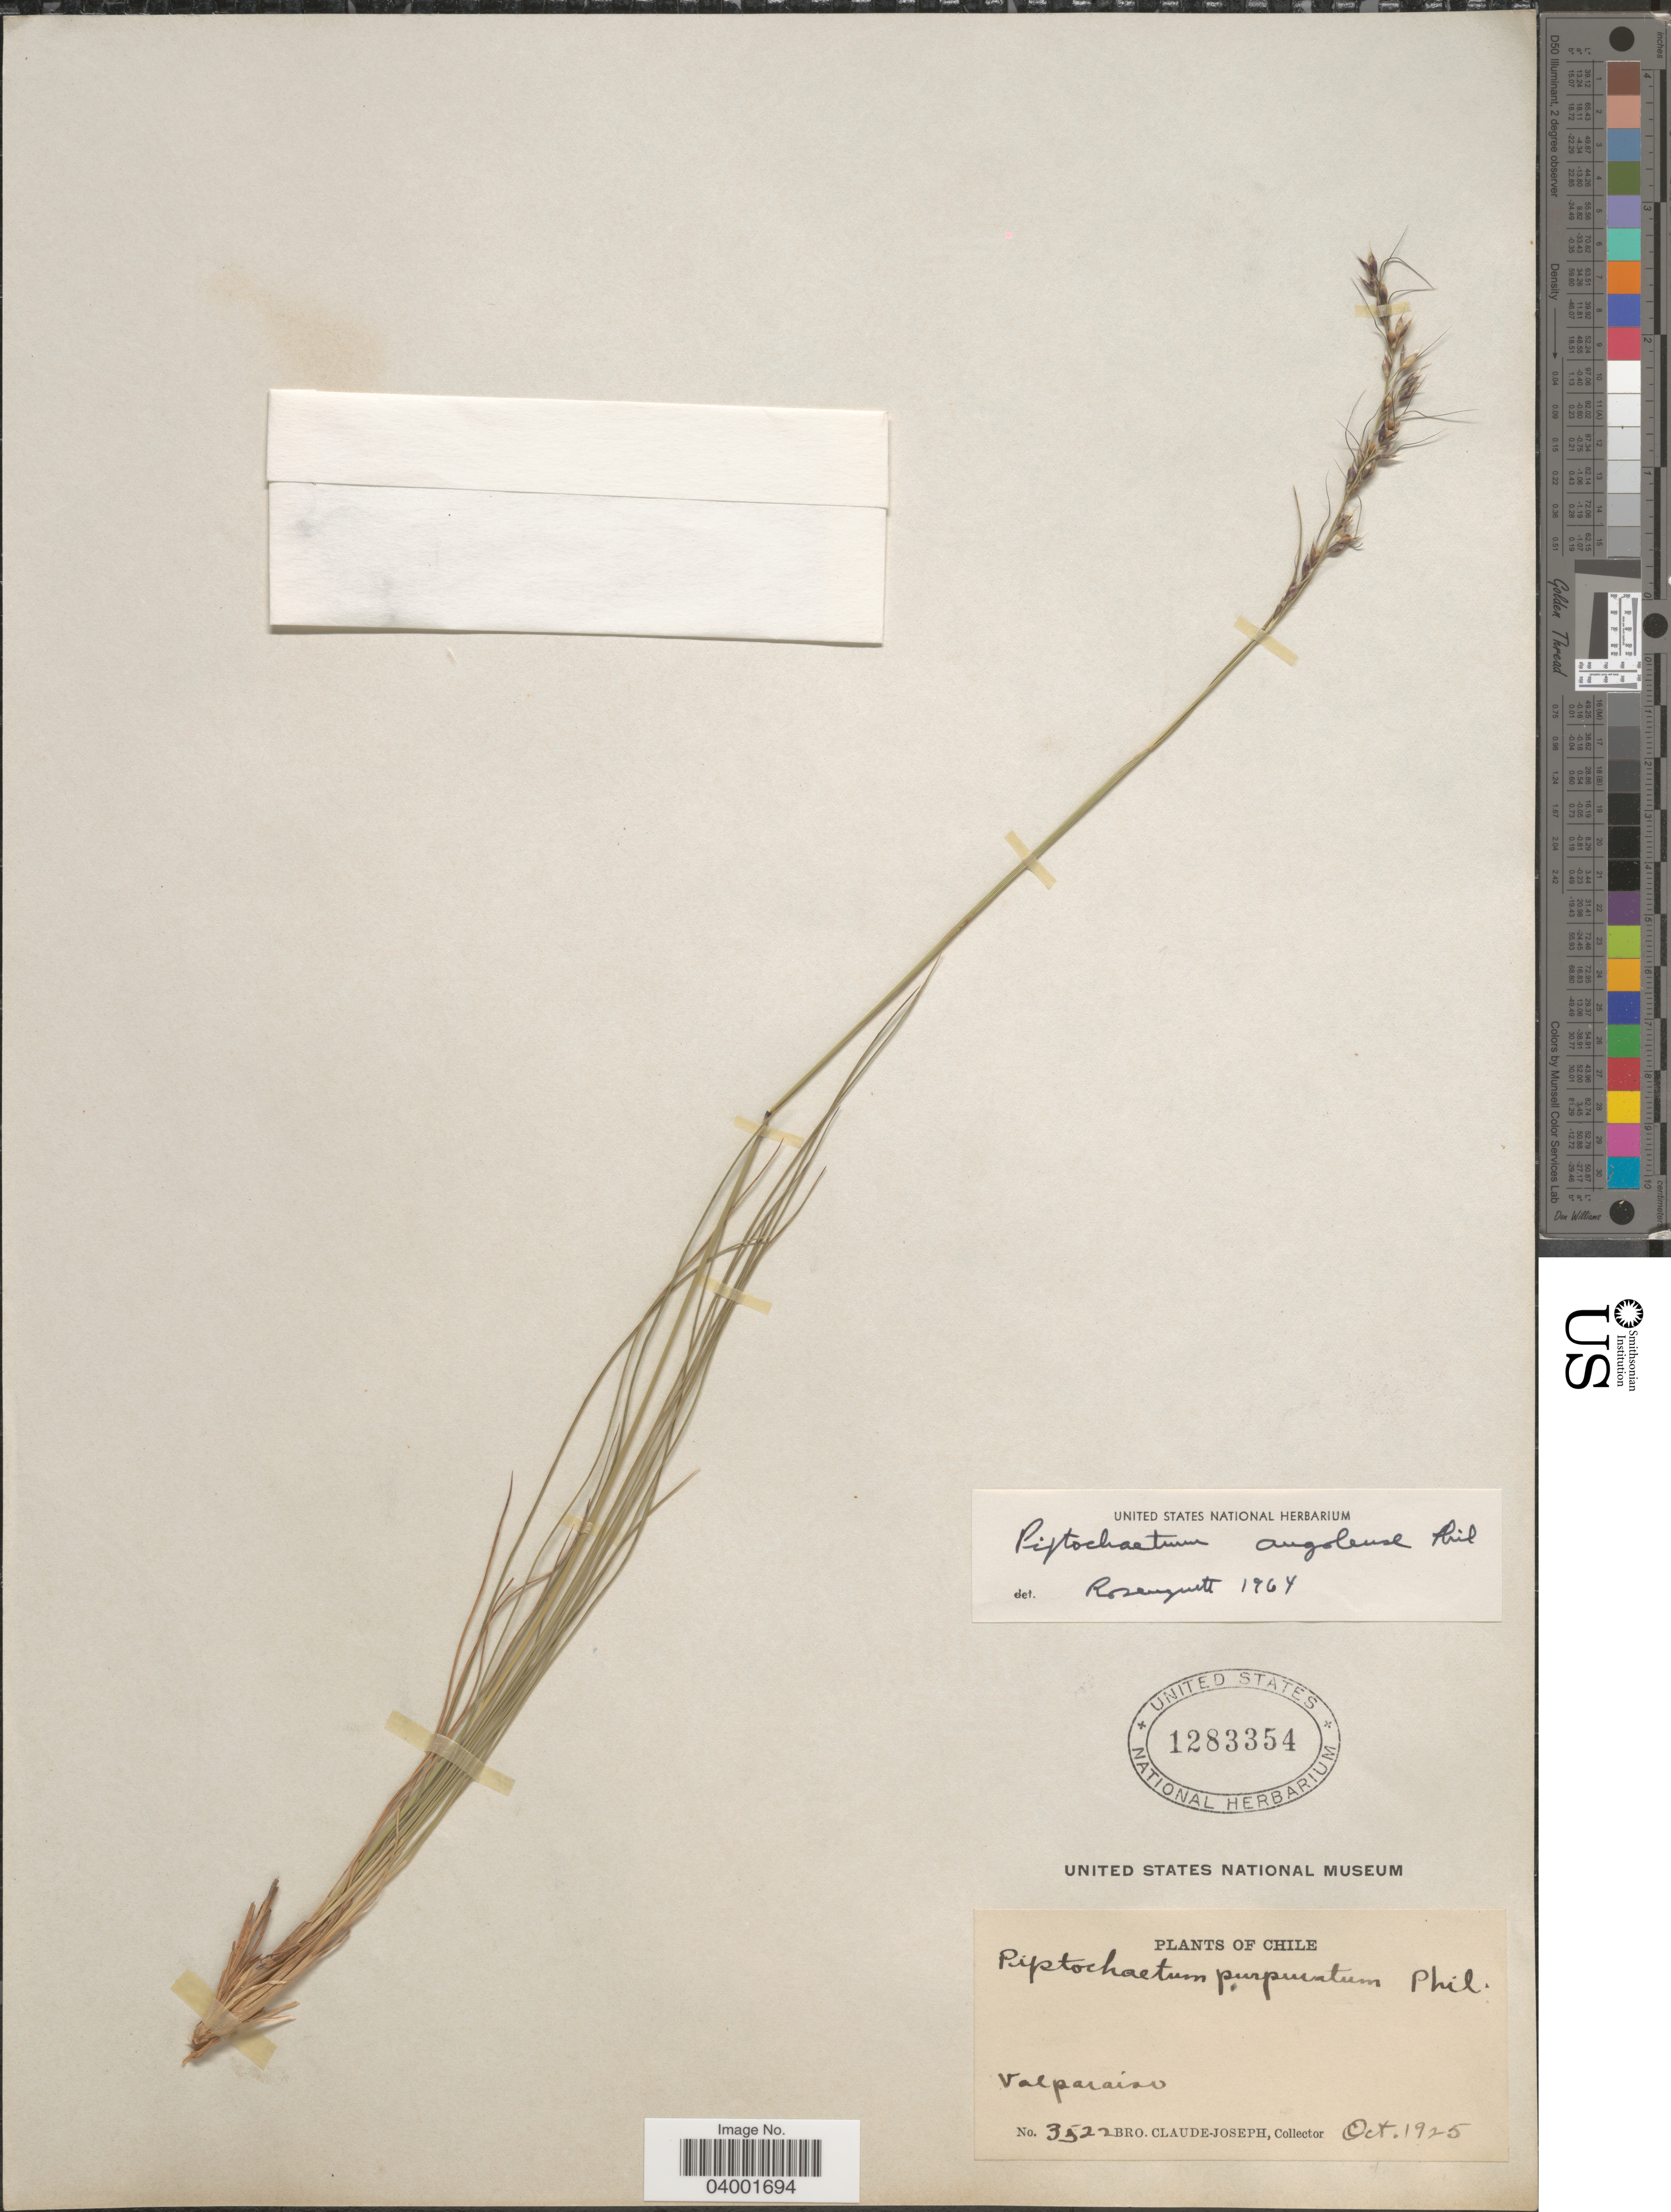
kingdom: Plantae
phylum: Tracheophyta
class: Liliopsida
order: Poales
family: Poaceae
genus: Piptochaetium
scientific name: Piptochaetium angolense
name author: Phil.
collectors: Bro. Claude-Joseph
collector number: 3522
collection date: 1925-10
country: Chile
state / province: Valparaíso (V)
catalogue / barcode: US 1283354